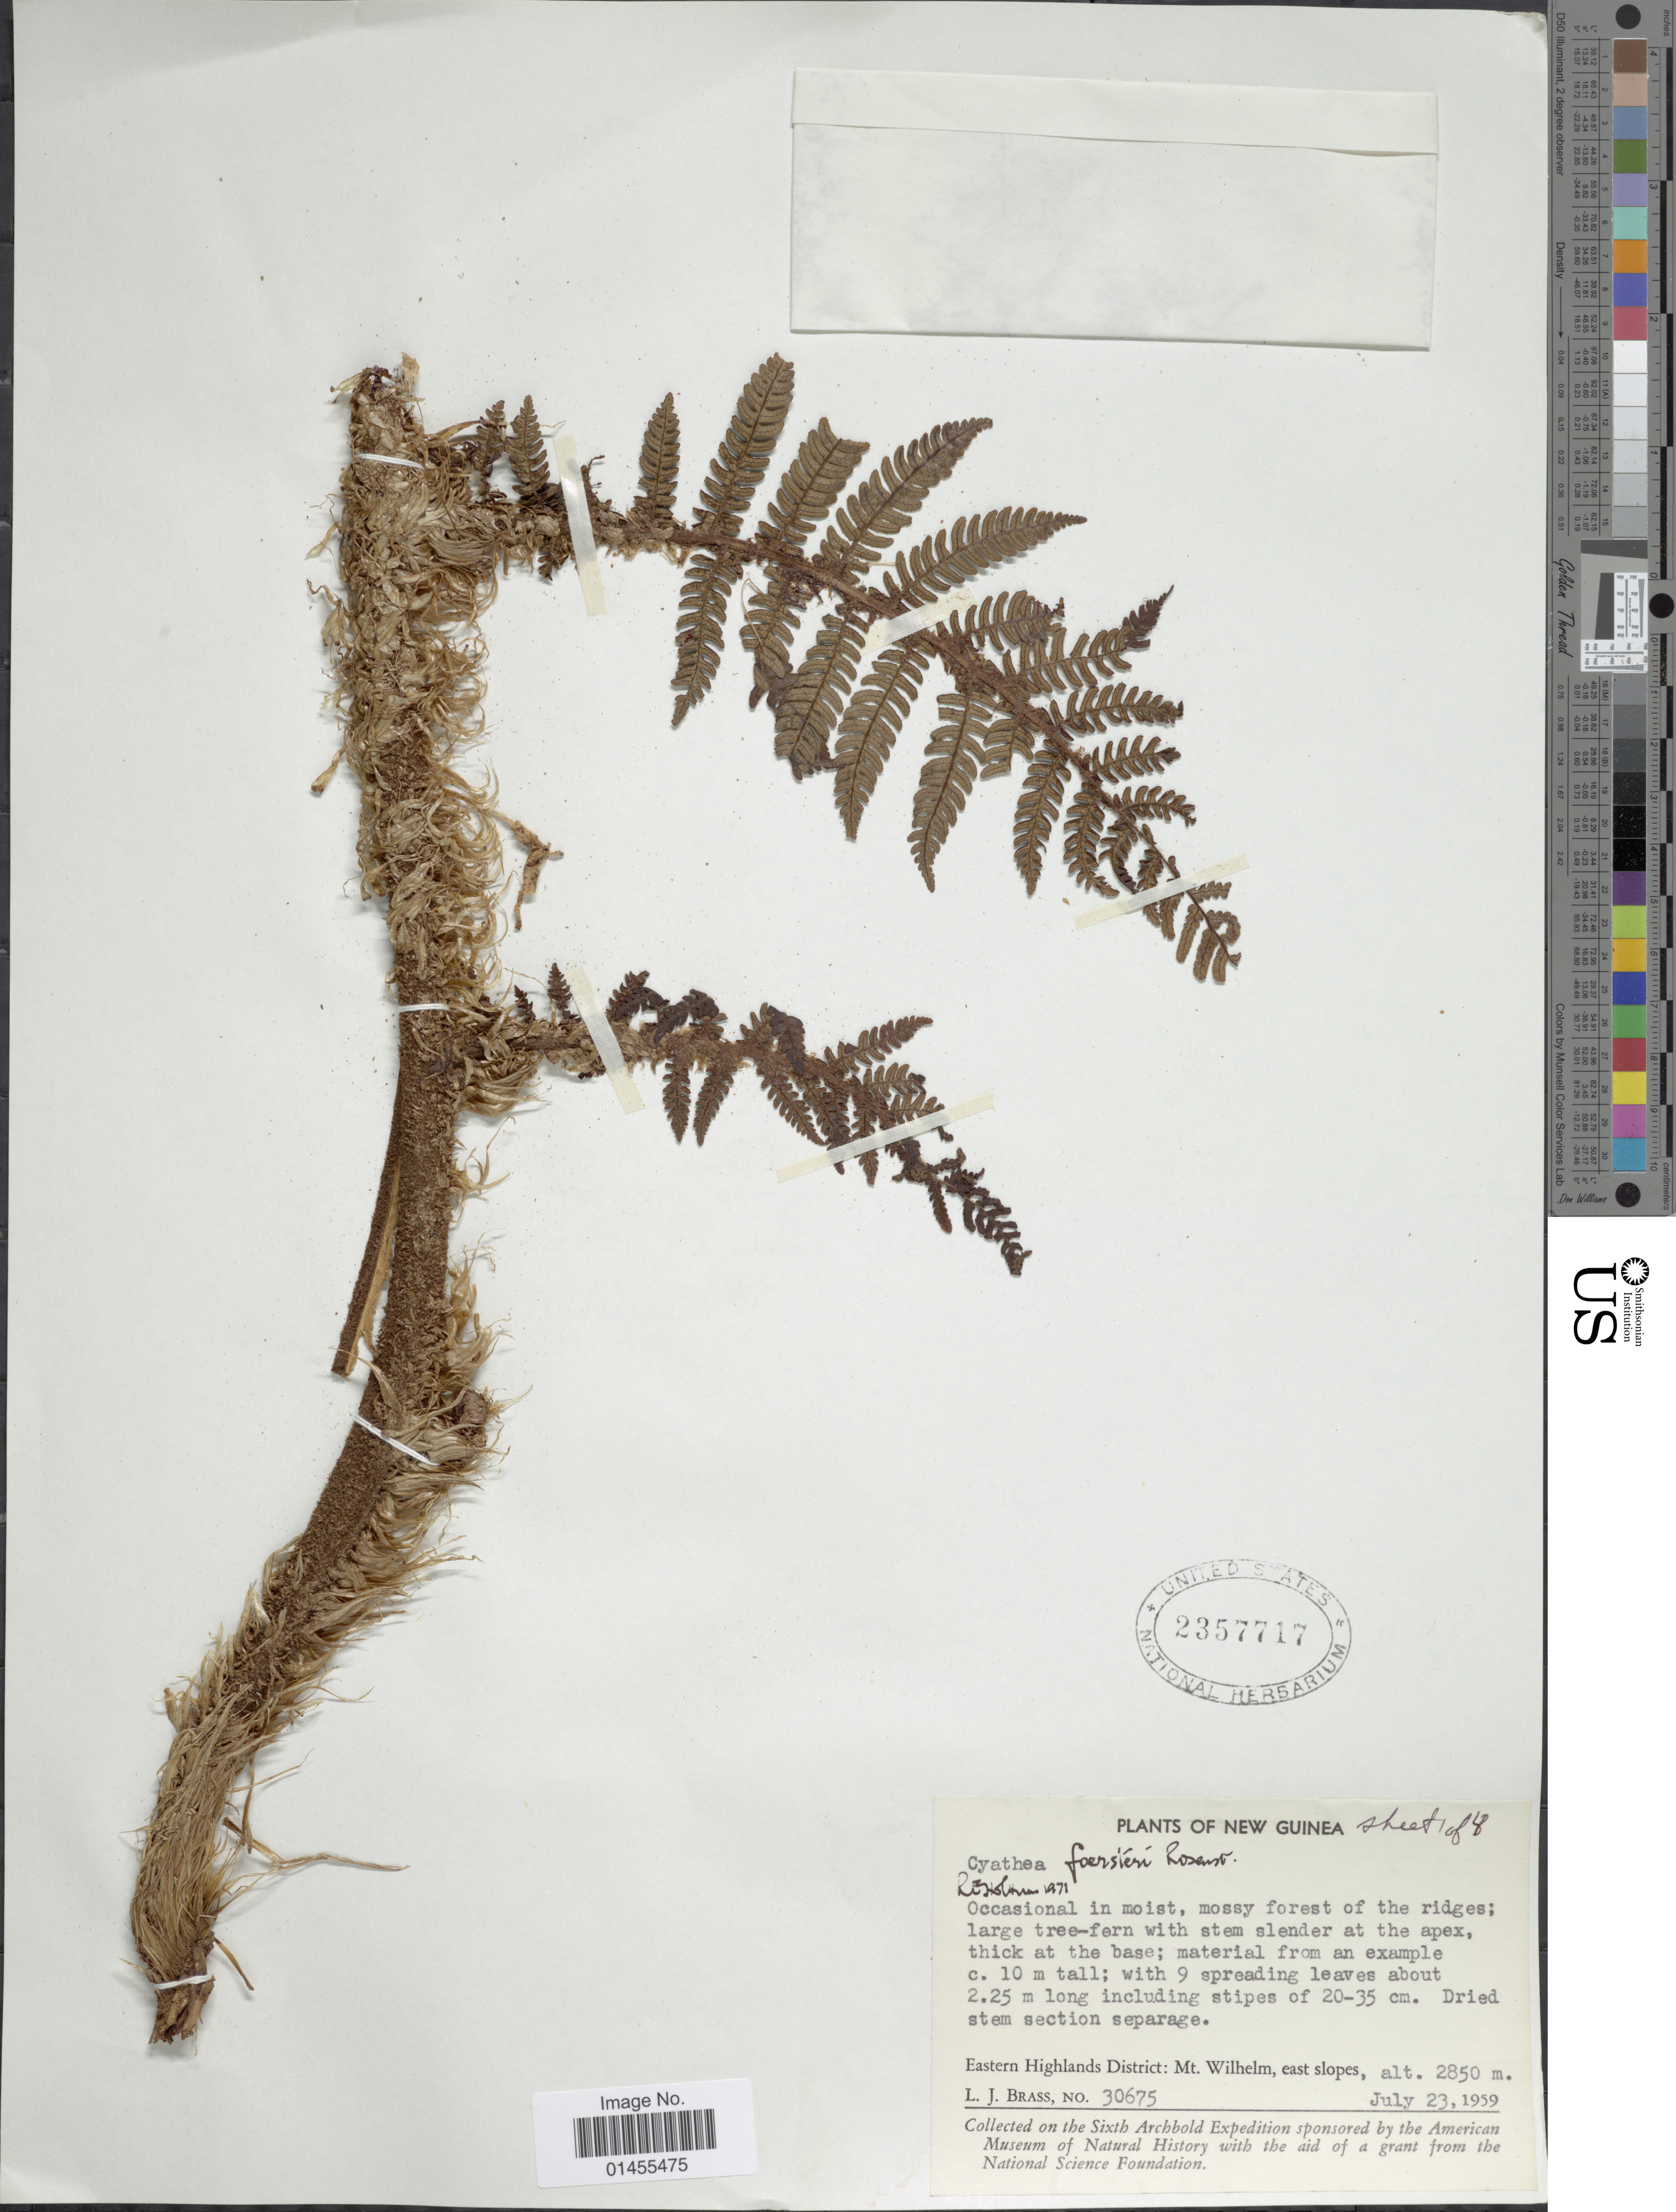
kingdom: Plantae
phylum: Tracheophyta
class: Polypodiopsida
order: Cyatheales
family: Cyatheaceae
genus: Alsophila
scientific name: Alsophila foersteri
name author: (Rosenst.) R.M. Tryon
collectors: L. J. Brass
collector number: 30675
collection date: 1959-07-23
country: Papua New Guinea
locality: New Guinea, Eastern Highlands District: Mt. Wilhelm, east slopes.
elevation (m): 2850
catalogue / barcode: US 2357717